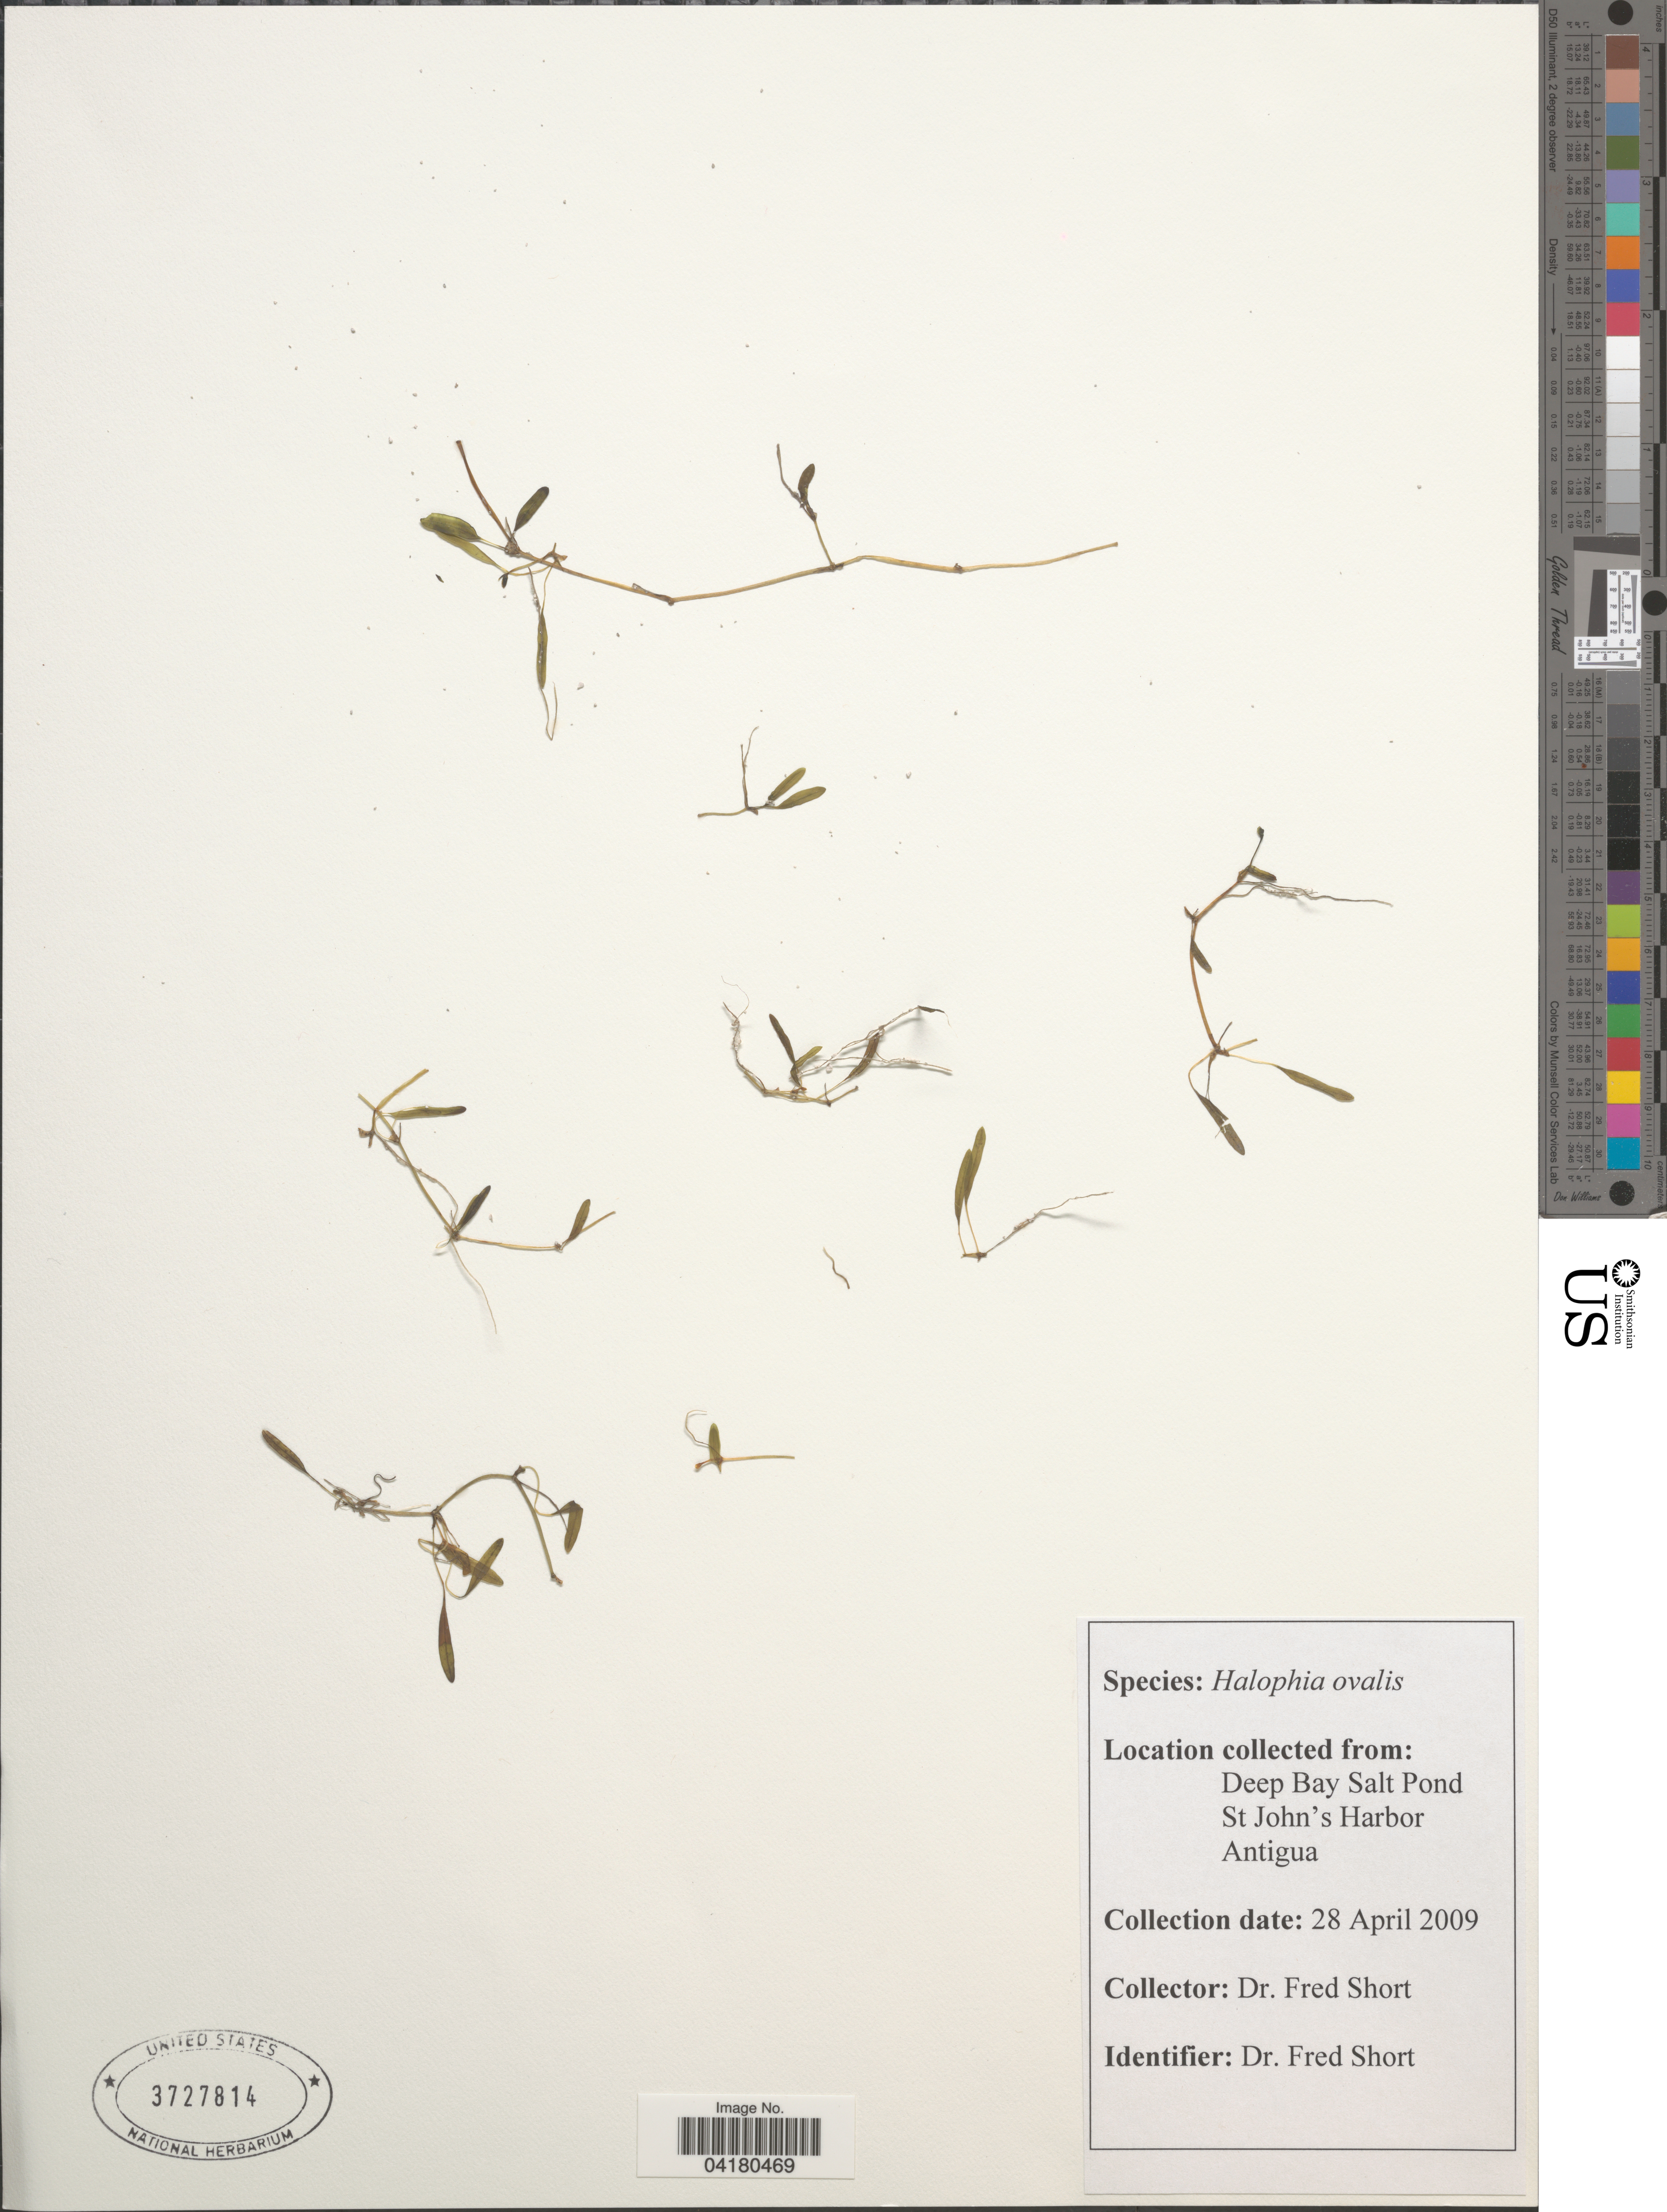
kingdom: Plantae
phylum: Tracheophyta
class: Liliopsida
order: Alismatales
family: Hydrocharitaceae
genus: Halophila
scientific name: Halophila ovalis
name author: (R. Br.) Hook. f.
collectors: F. Short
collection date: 2009-04-28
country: Antigua and Barbuda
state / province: Saint John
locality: Deep Bay Salt Pond. St John's Harbor. Antigua.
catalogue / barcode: US 3727814